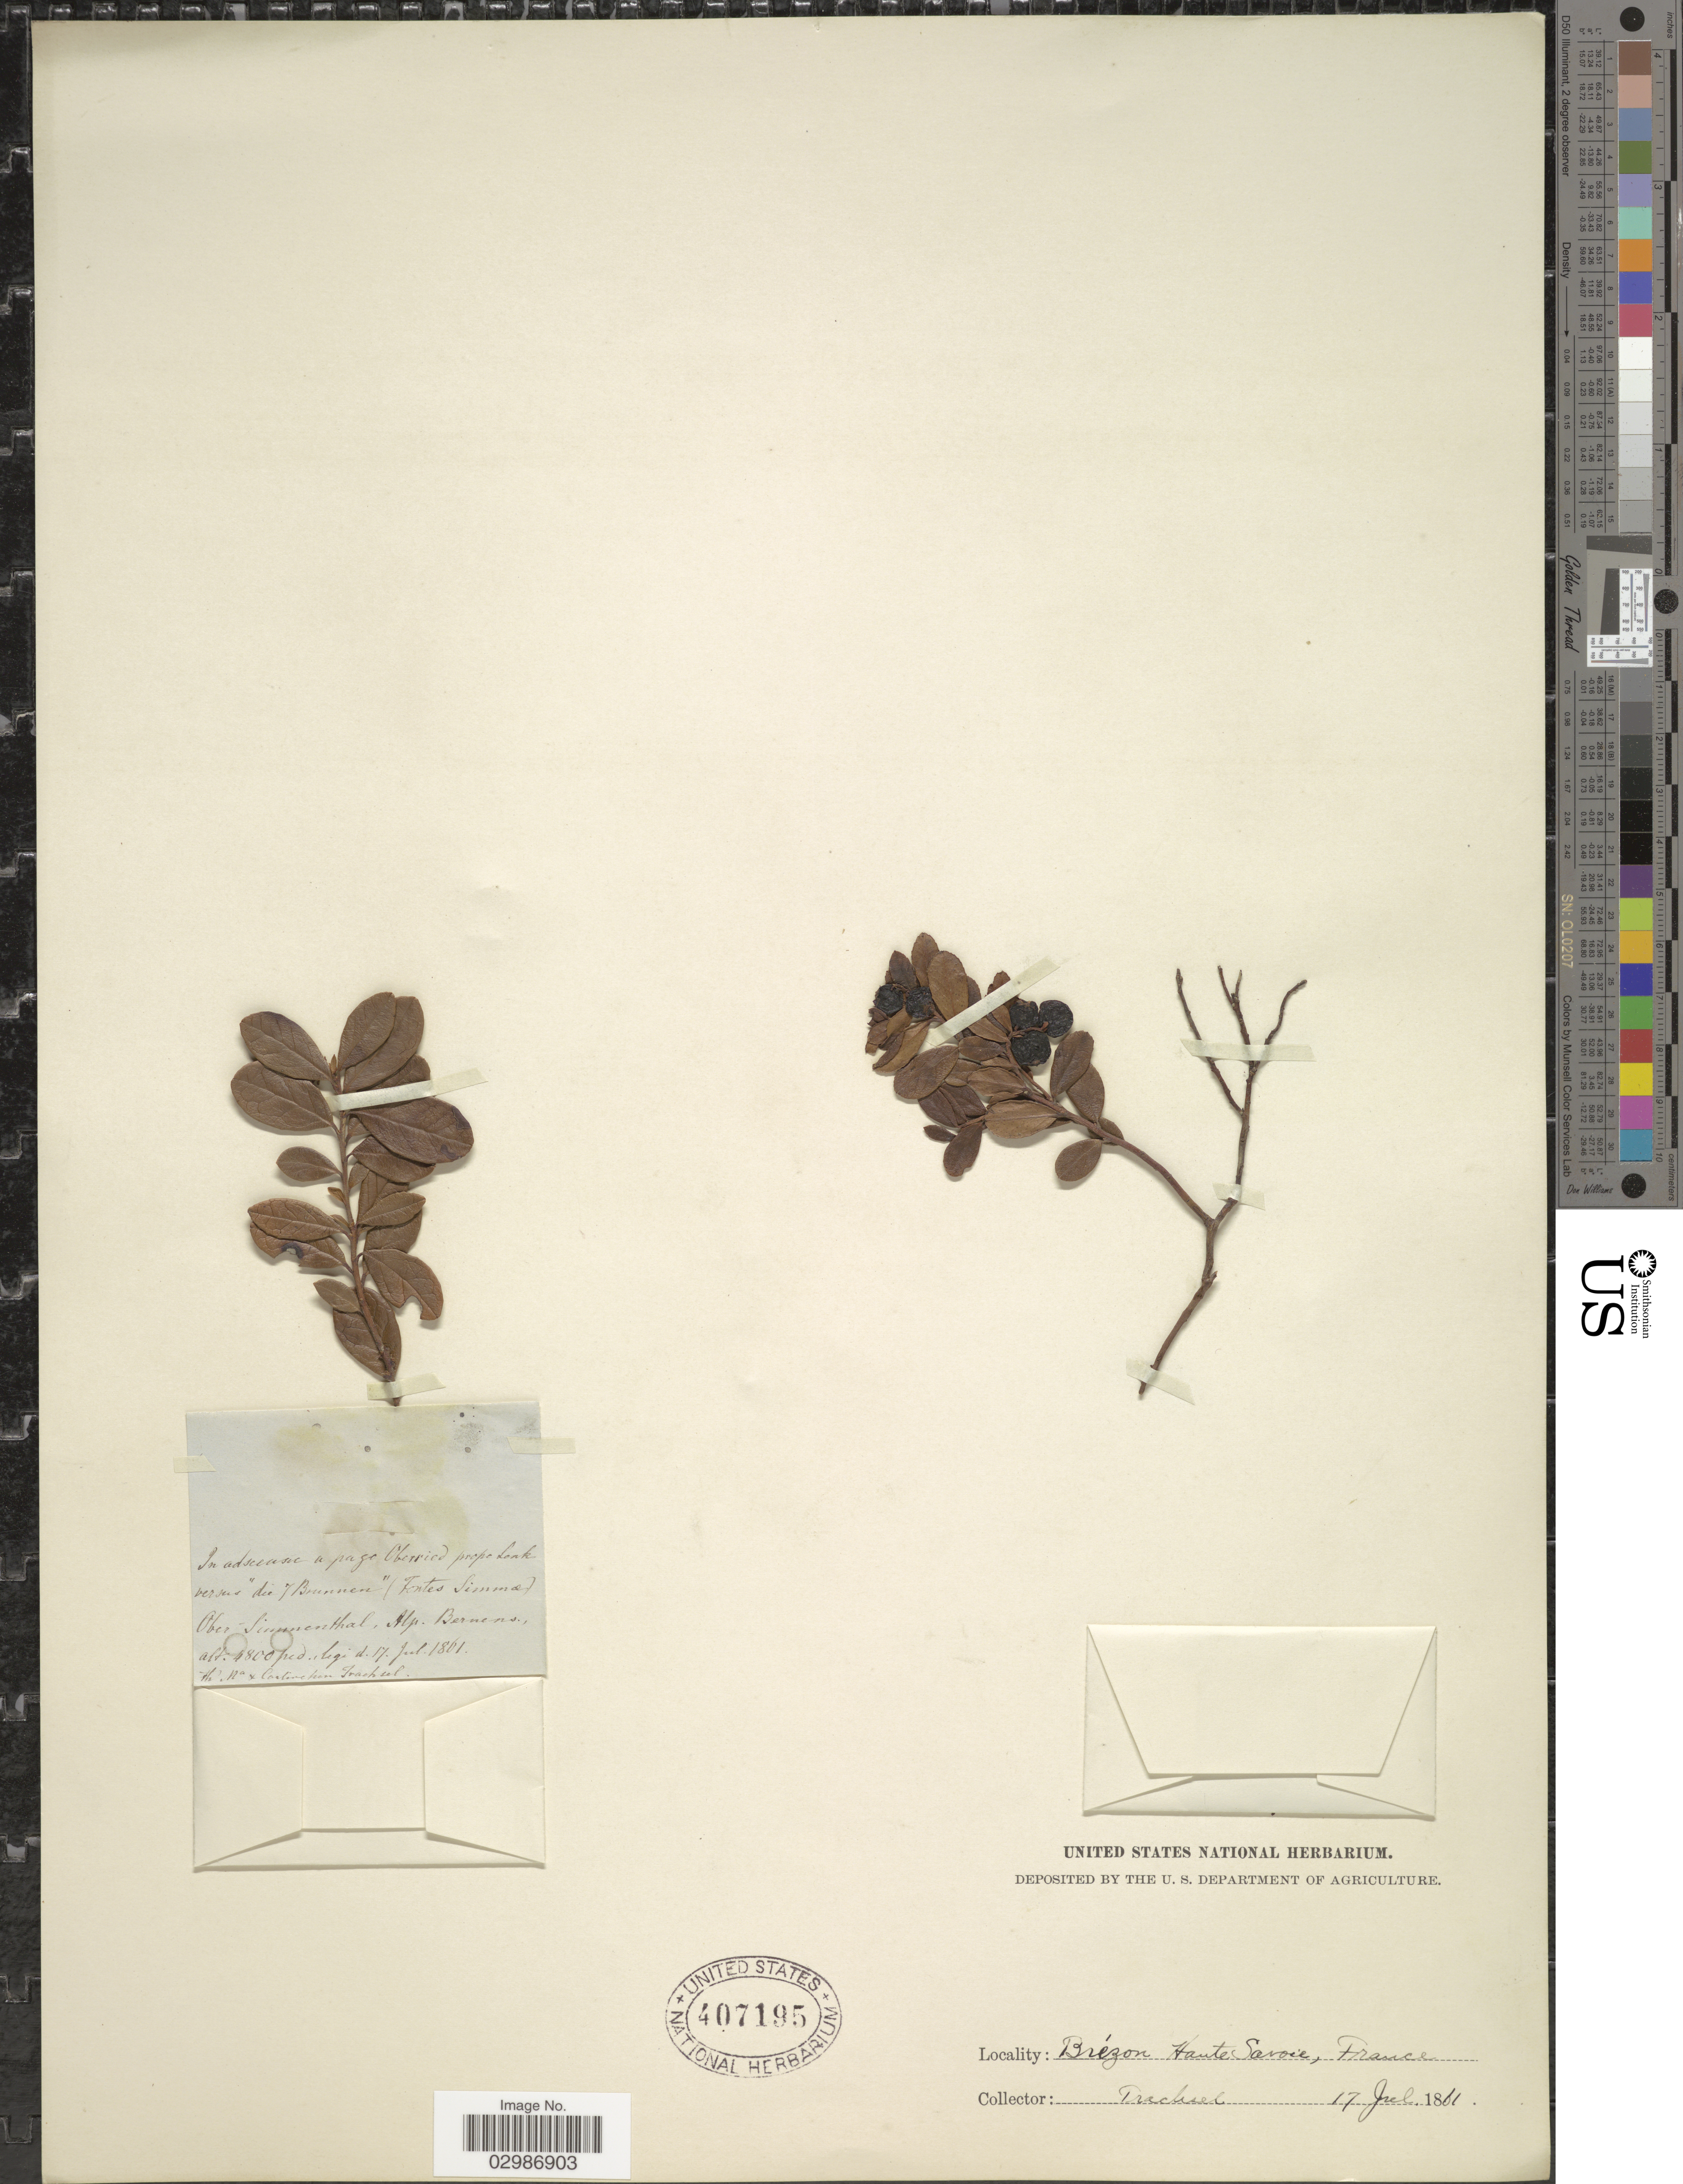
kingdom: Plantae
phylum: Tracheophyta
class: Magnoliopsida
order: Ericales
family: Ericaceae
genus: Gaylussacia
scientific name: Gaylussacia sp.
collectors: Trachsel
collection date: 1861-07-17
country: France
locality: Brézon, Haute Savoie.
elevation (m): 1463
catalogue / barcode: US 407195